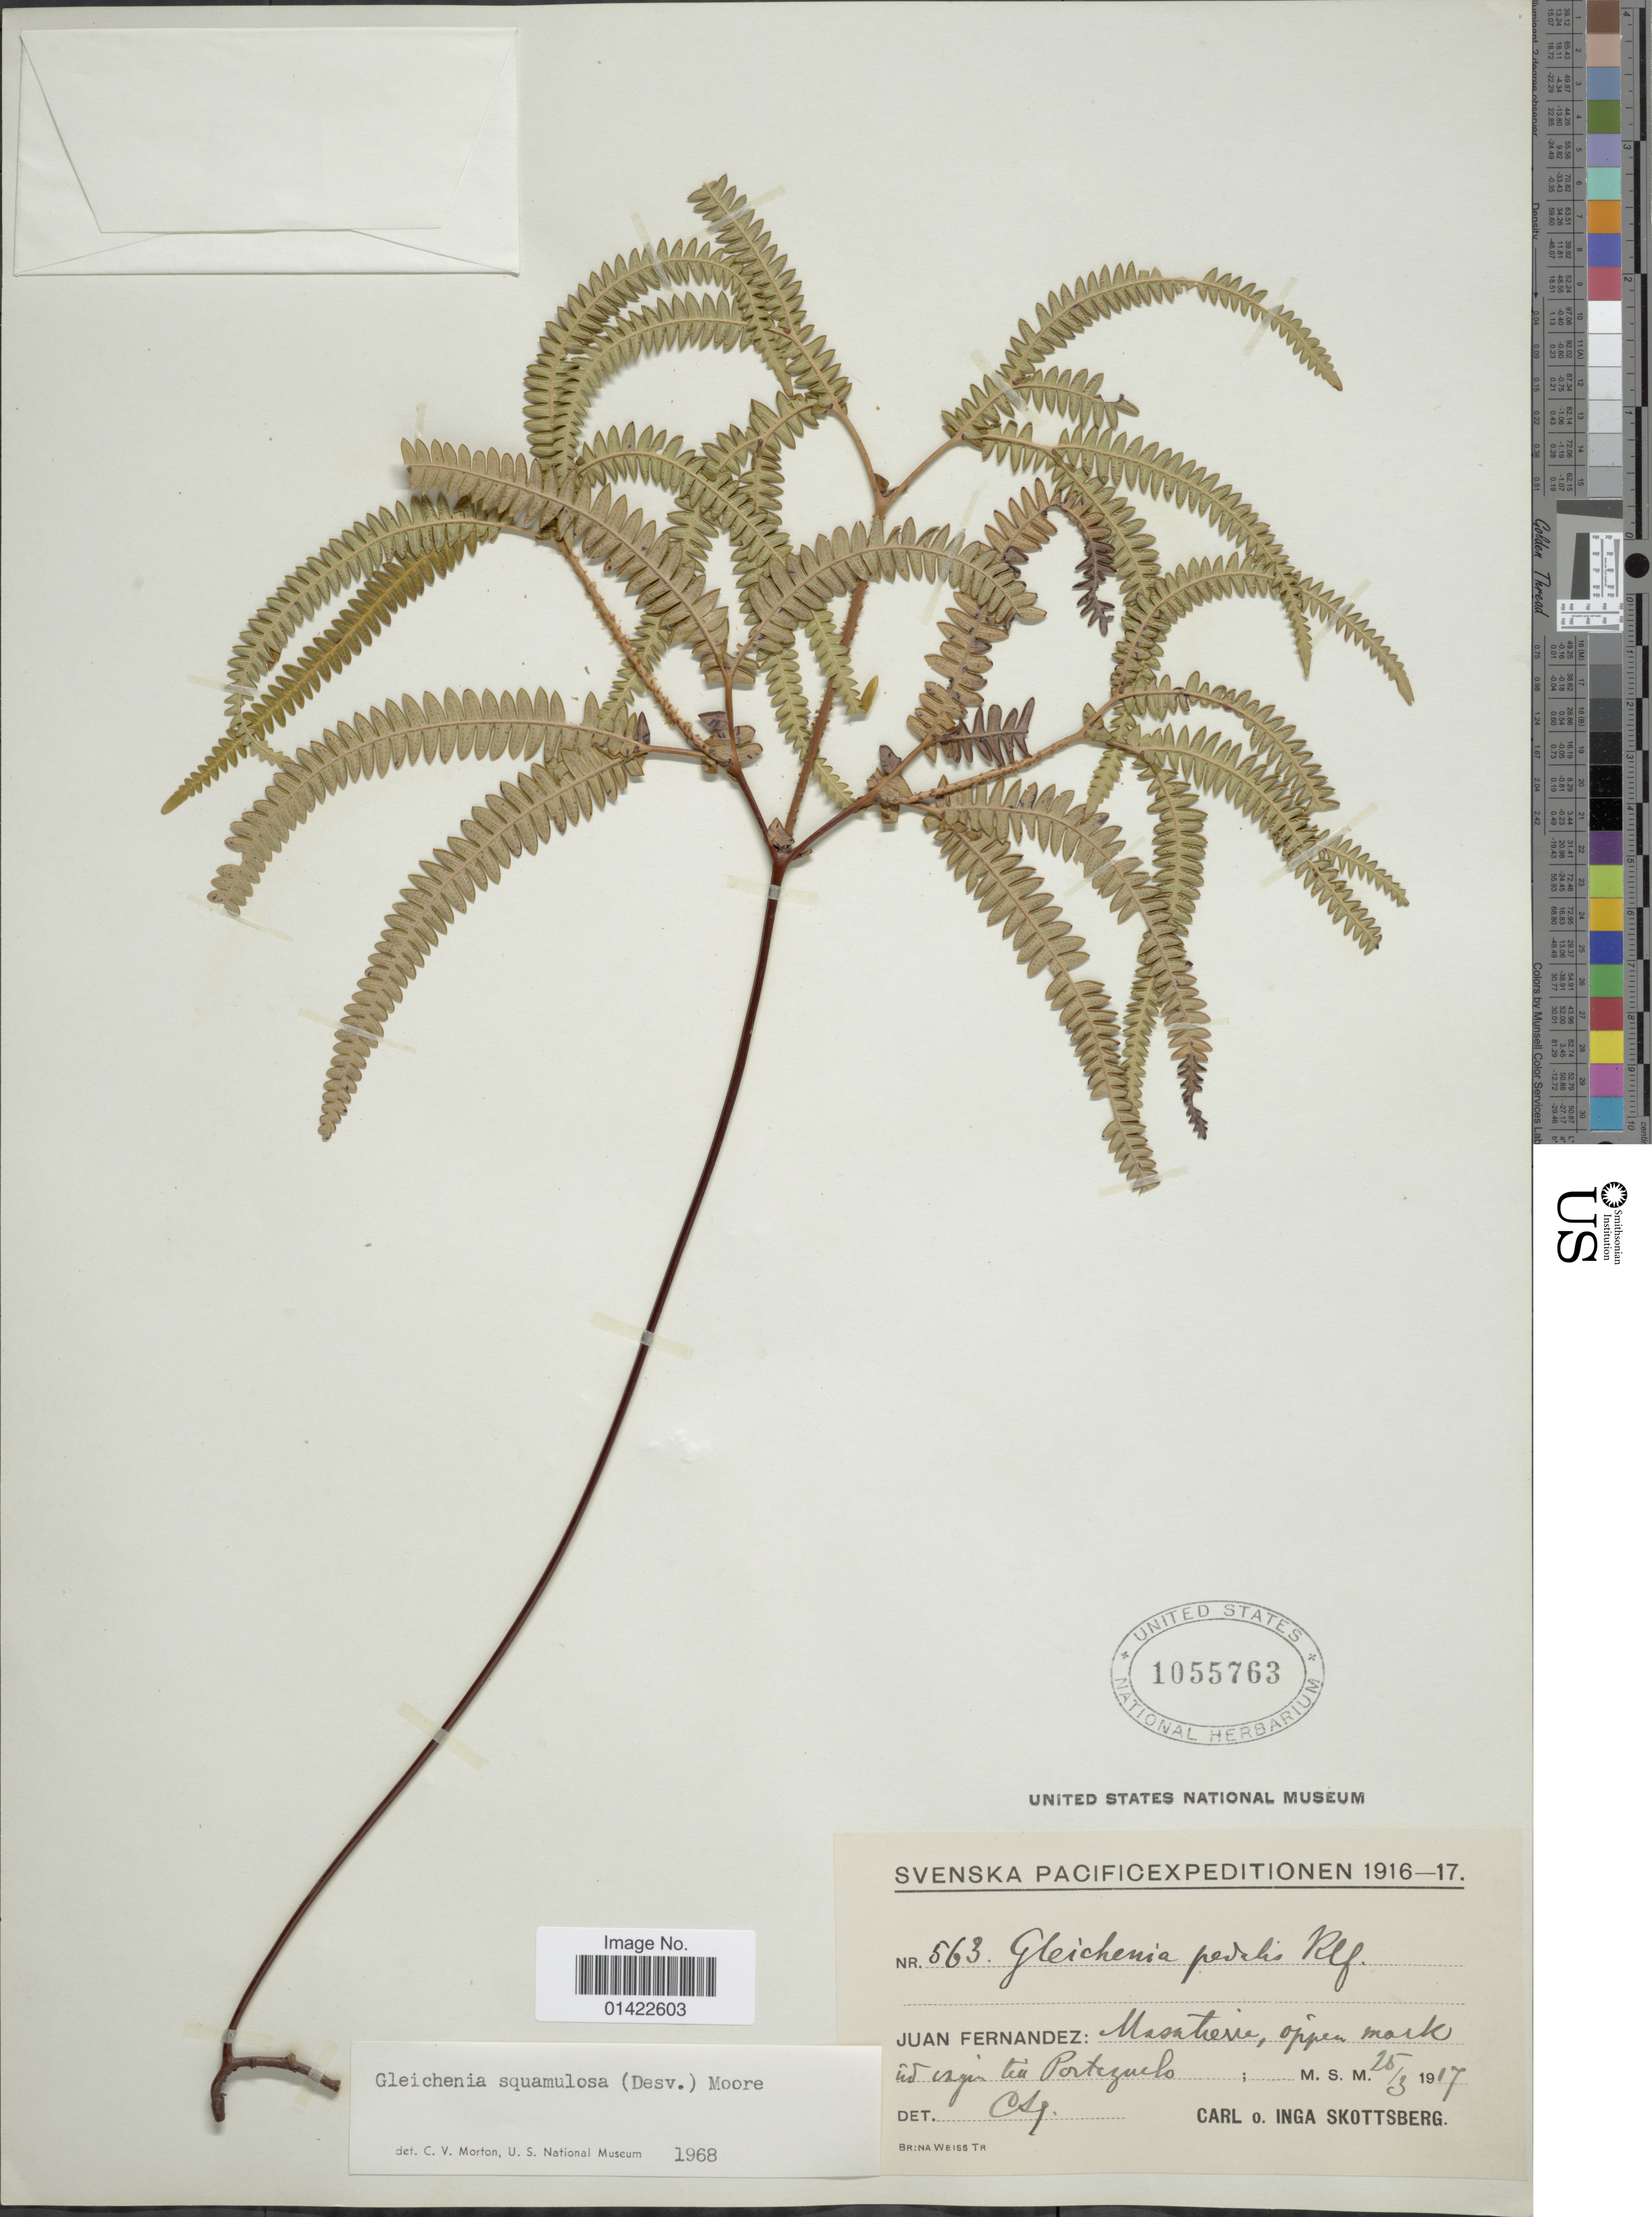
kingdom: Plantae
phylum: Tracheophyta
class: Polypodiopsida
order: Gleicheniales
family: Gleicheniaceae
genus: Sticherus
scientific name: Sticherus squamulosus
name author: (Desv.) Nakai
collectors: C. Skottsberg & I. Skottsberg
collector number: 563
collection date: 1917-03-25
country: Chile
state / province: Valparaíso (V)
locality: Juan Fernandez: Masatierra, Portezuelo.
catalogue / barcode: US 1055763